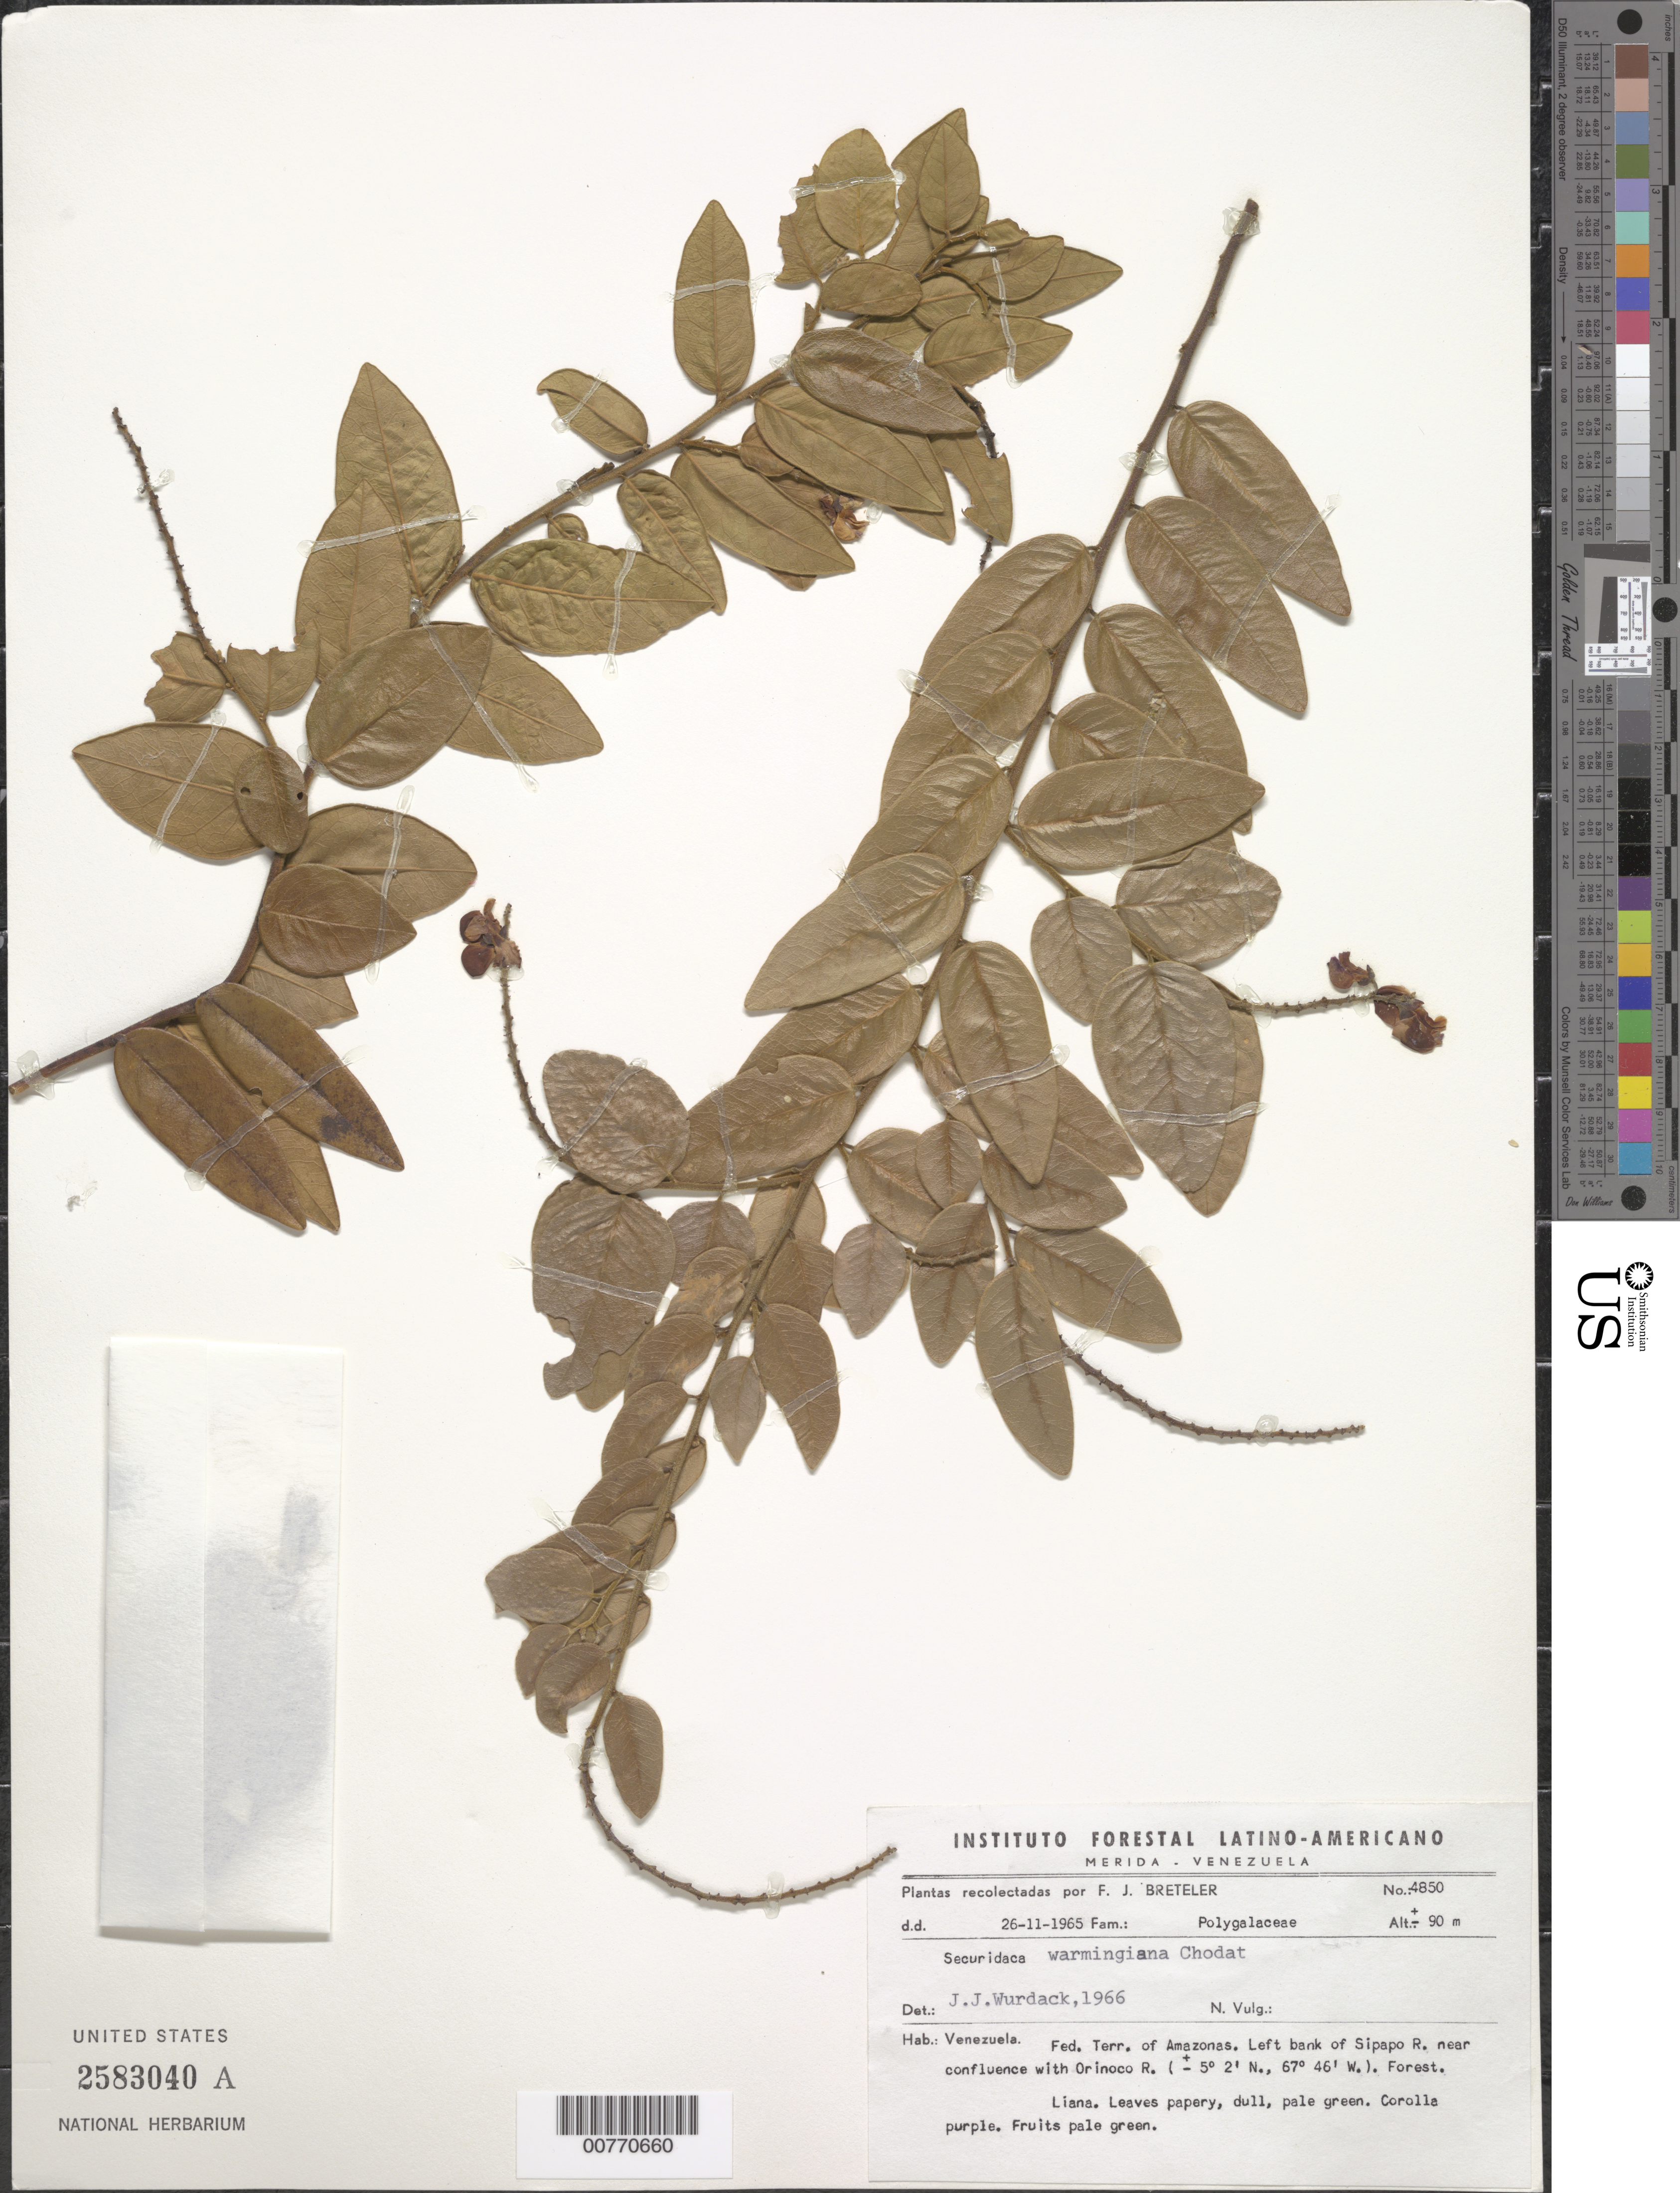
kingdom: Plantae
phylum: Tracheophyta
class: Magnoliopsida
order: Fabales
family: Polygalaceae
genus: Securidaca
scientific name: Securidaca warmingiana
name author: Chodat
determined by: Wurdack, John J., (US), US (UNITED STATES)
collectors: F. J. Breteler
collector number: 4850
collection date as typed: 26-Nov-65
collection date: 1965-11-26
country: Venezuela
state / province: Amazonas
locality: Sipapo R., near confl. with Orinoco R.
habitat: Forest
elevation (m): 90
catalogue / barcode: US 2583040A